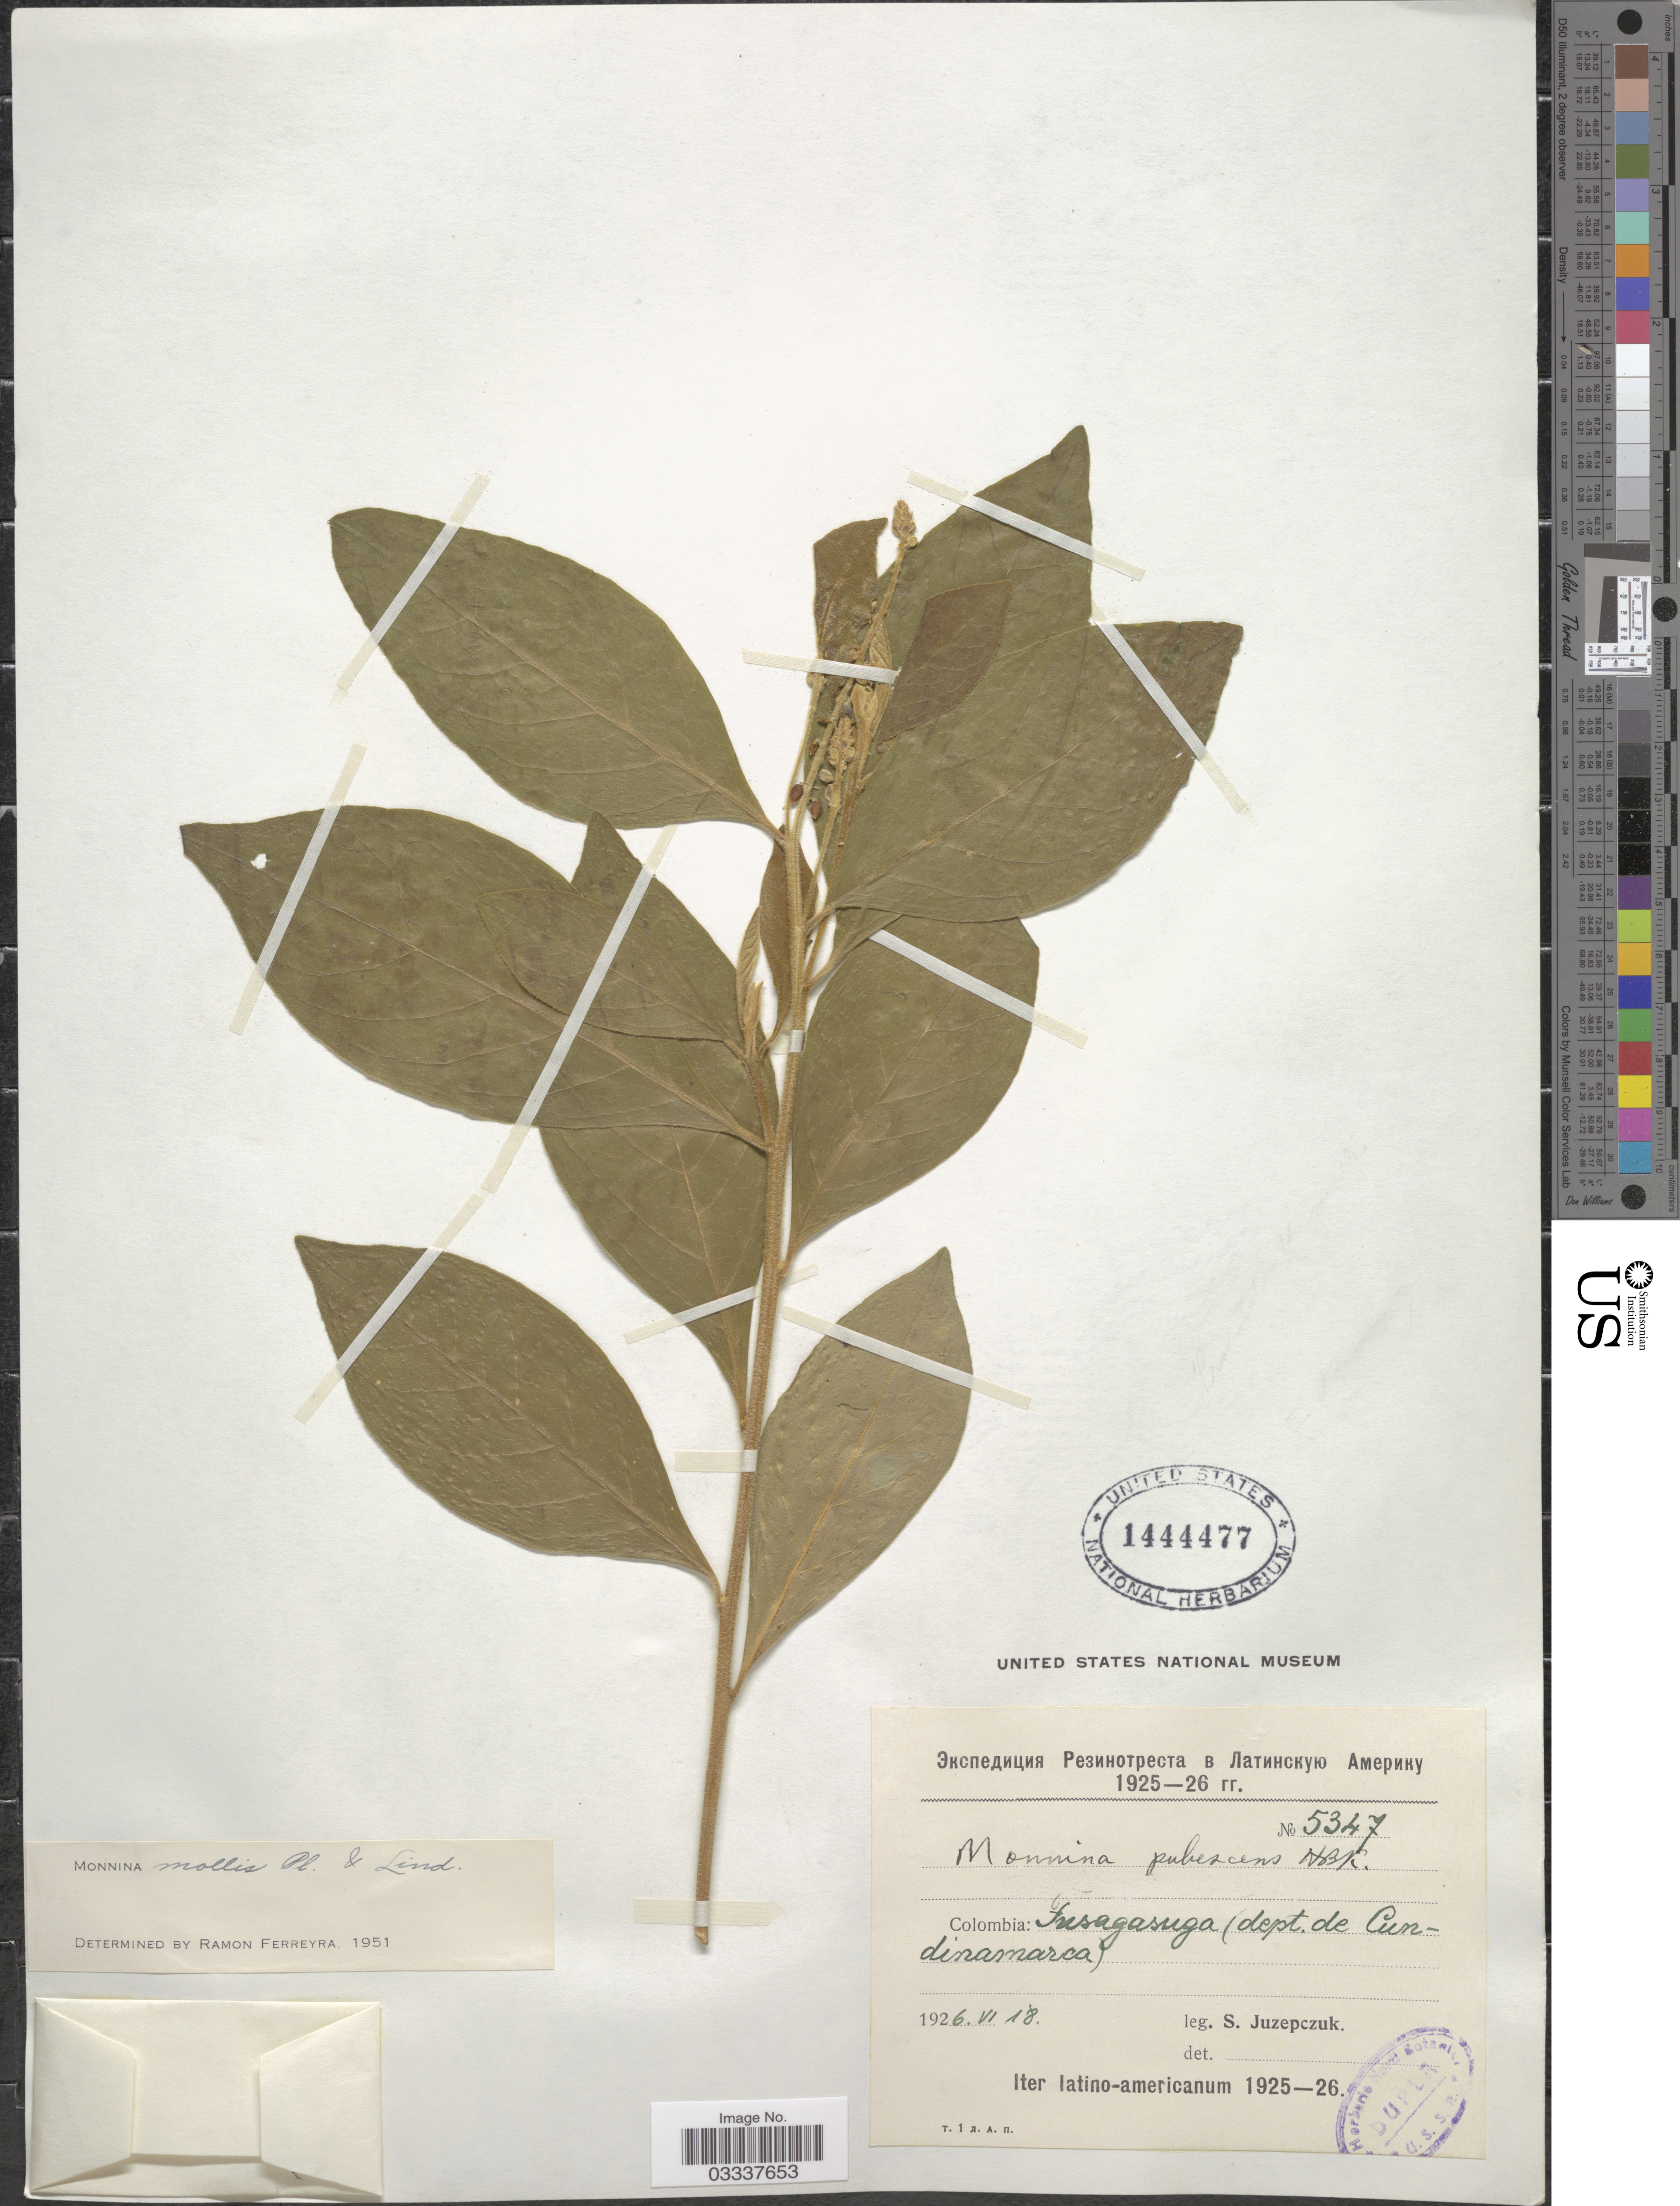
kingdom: Plantae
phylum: Tracheophyta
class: Magnoliopsida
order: Fabales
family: Polygalaceae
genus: Monnina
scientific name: Monnina mollis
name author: Planch. & Linden in Triana & Planch.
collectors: S. V. Juzepczuk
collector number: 5347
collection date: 1926-06-18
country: Colombia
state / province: Cundinamarca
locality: Fusagasuga (dept. de Cundinamarca).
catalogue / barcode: US 1444477